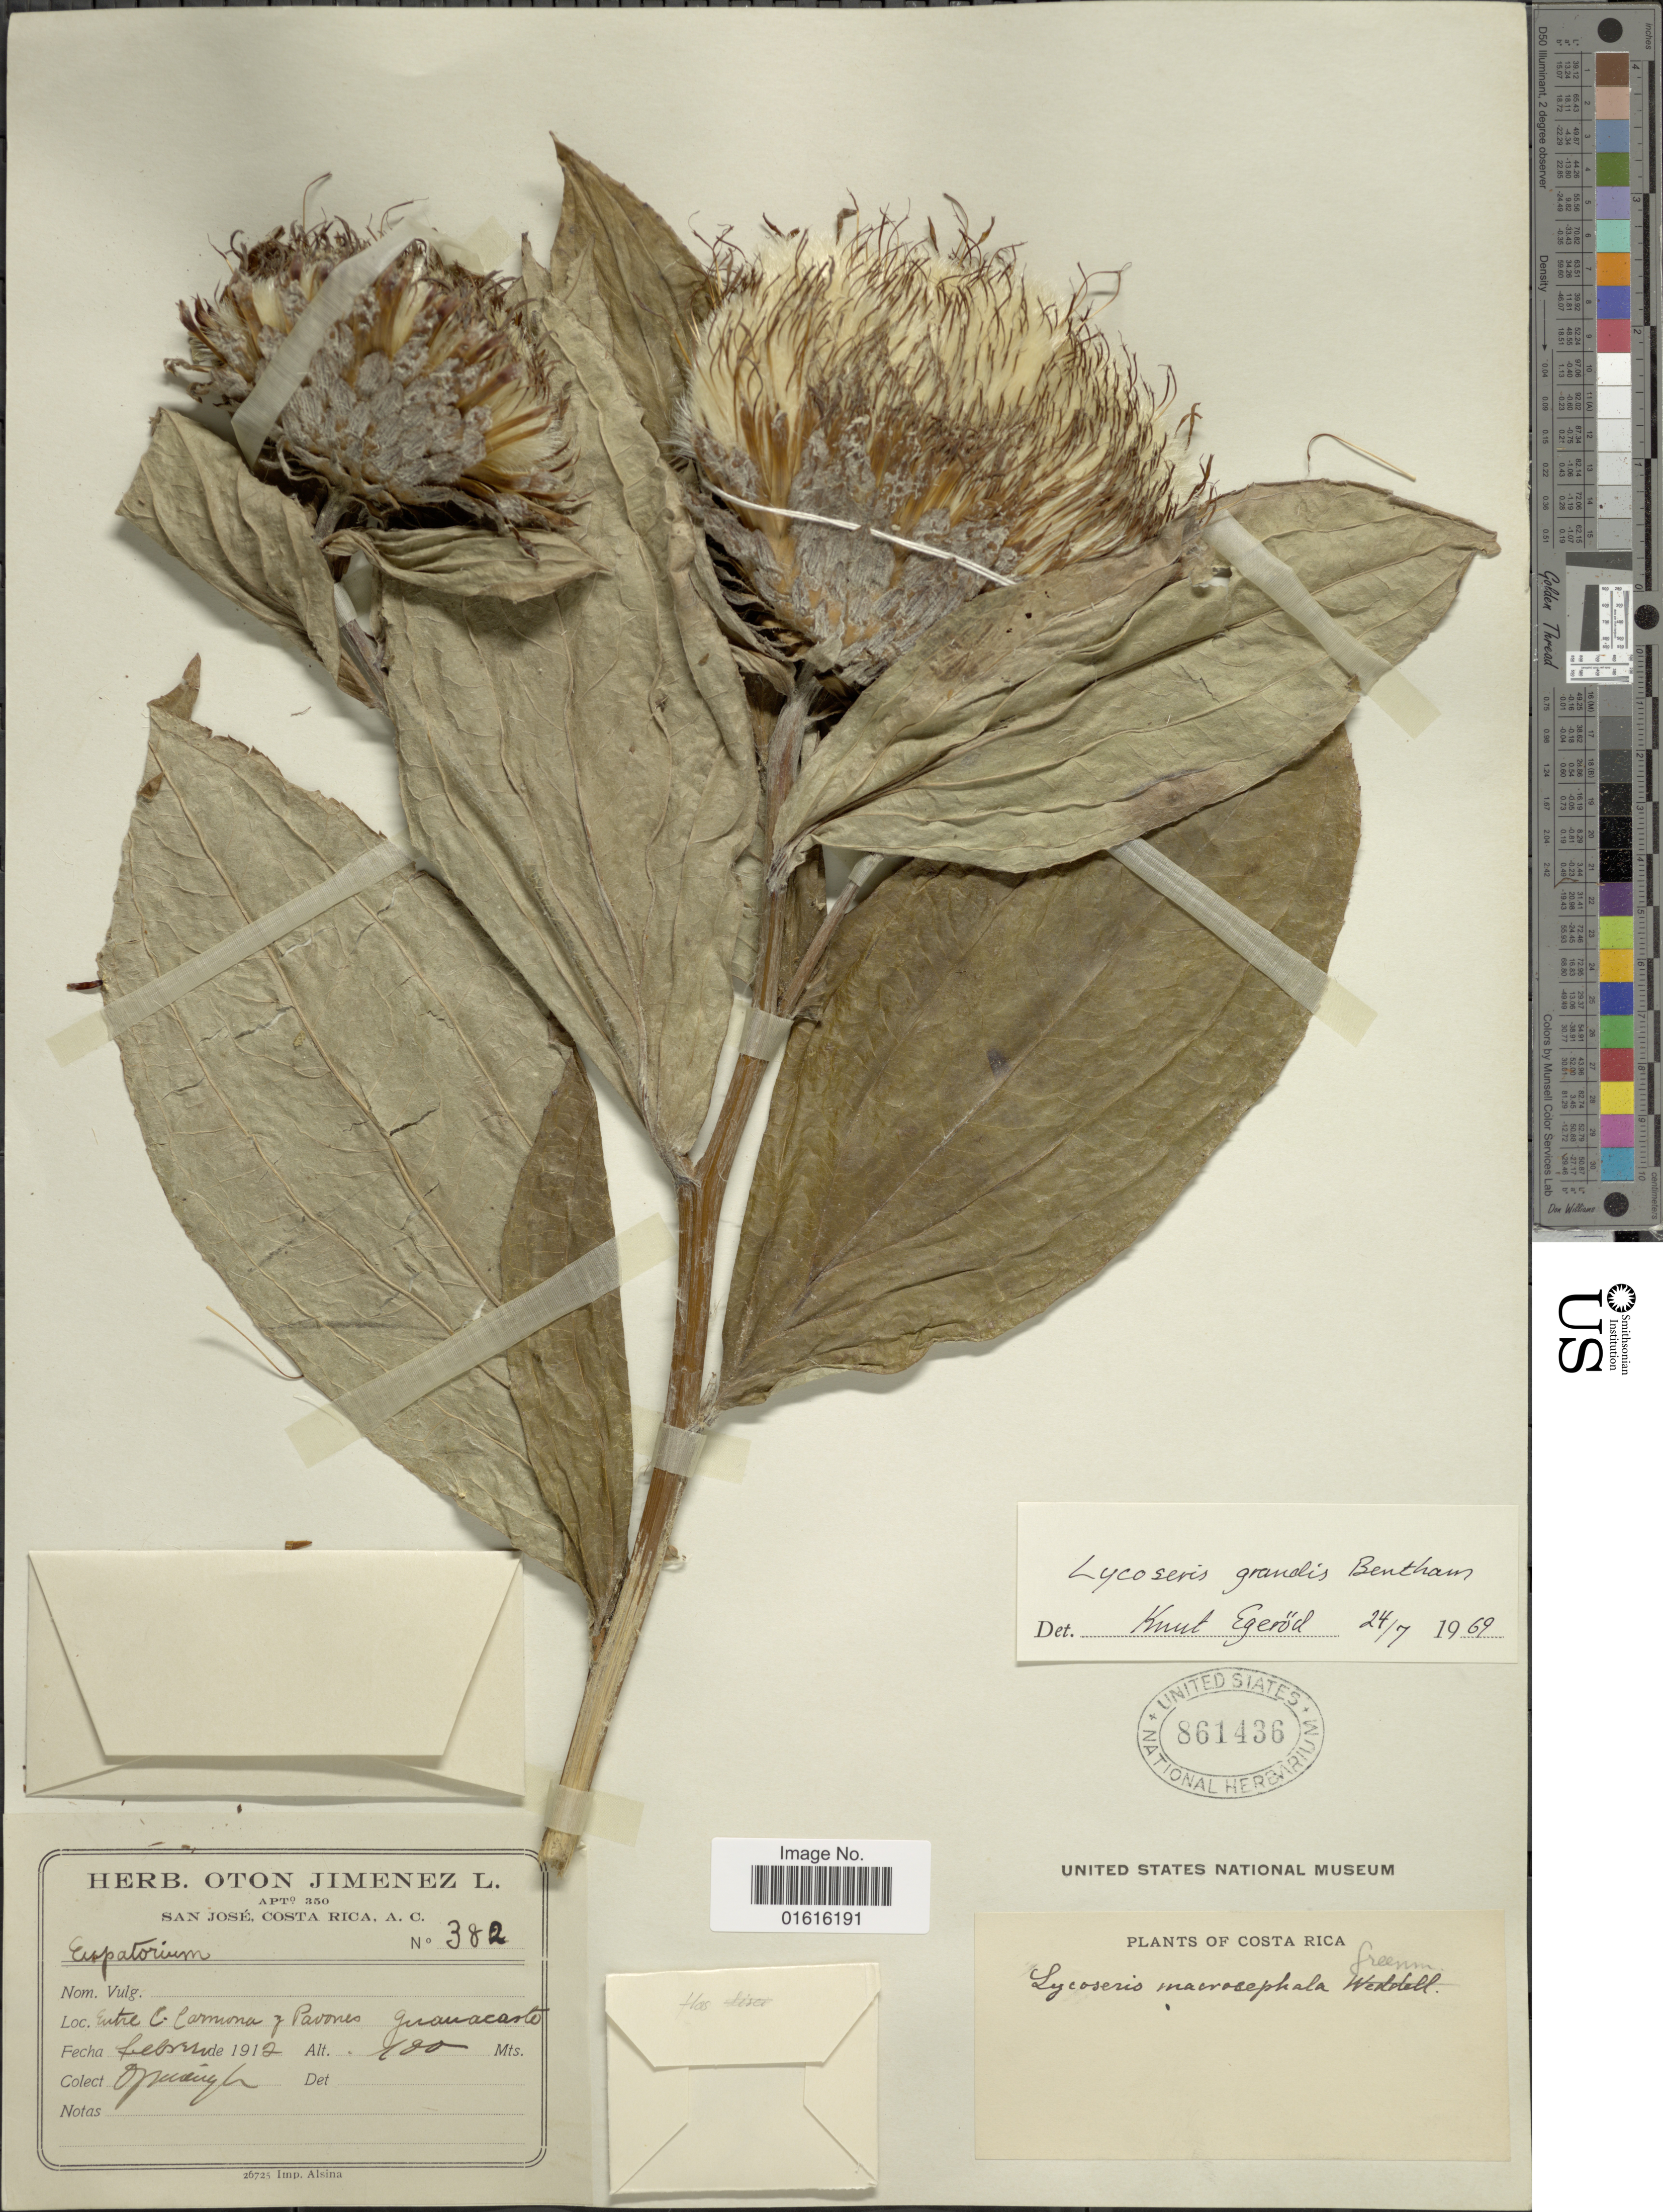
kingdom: Plantae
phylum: Tracheophyta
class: Magnoliopsida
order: Asterales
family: Asteraceae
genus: Lycoseris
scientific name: Lycoseris grandis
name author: Benth. in Oerst.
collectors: O. Jiménez L.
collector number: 382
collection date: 1912-02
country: Costa Rica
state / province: Guanacaste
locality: Entre C. Carmona y Pavones, Guanacaste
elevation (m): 100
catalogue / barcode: US 861436